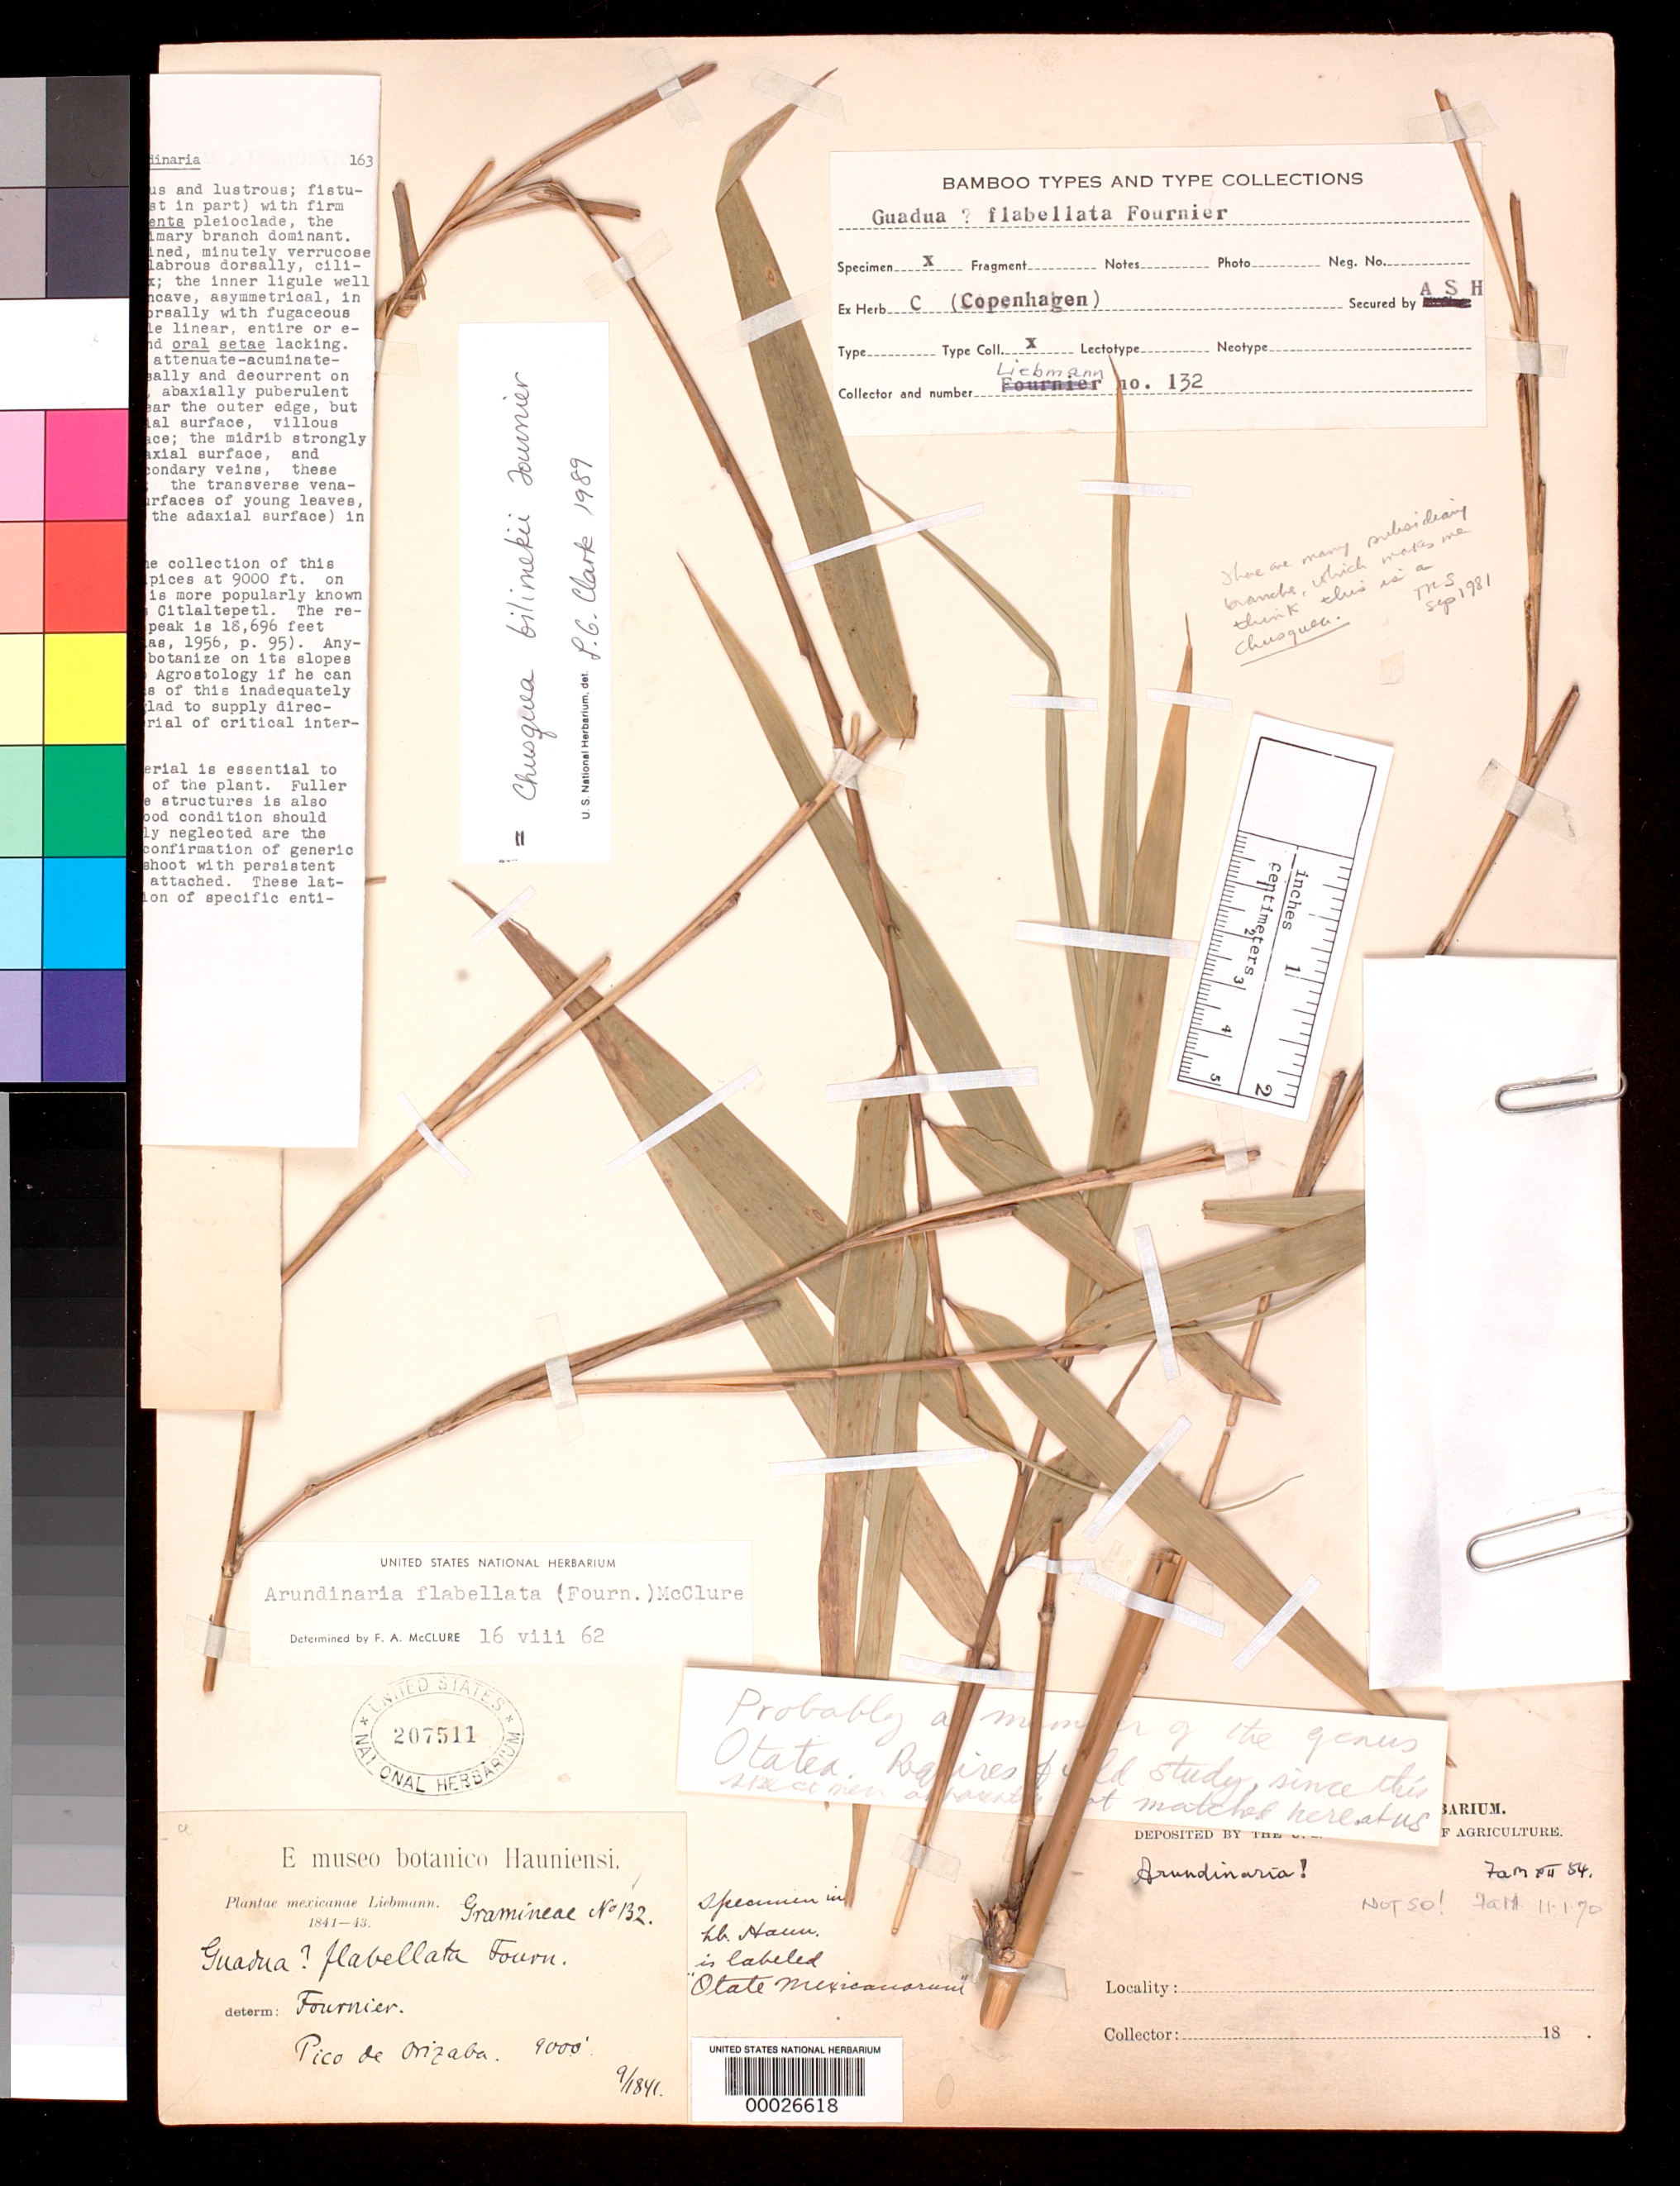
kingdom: Plantae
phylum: Tracheophyta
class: Liliopsida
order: Poales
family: Poaceae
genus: Guadua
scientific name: Guadua flabellata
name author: E. Fourn.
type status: Type Fragment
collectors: F. M. Liebmann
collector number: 132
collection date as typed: Sep 1841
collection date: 1841-09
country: Mexico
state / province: Veracruz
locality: Mt. Orizaba.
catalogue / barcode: US 207511